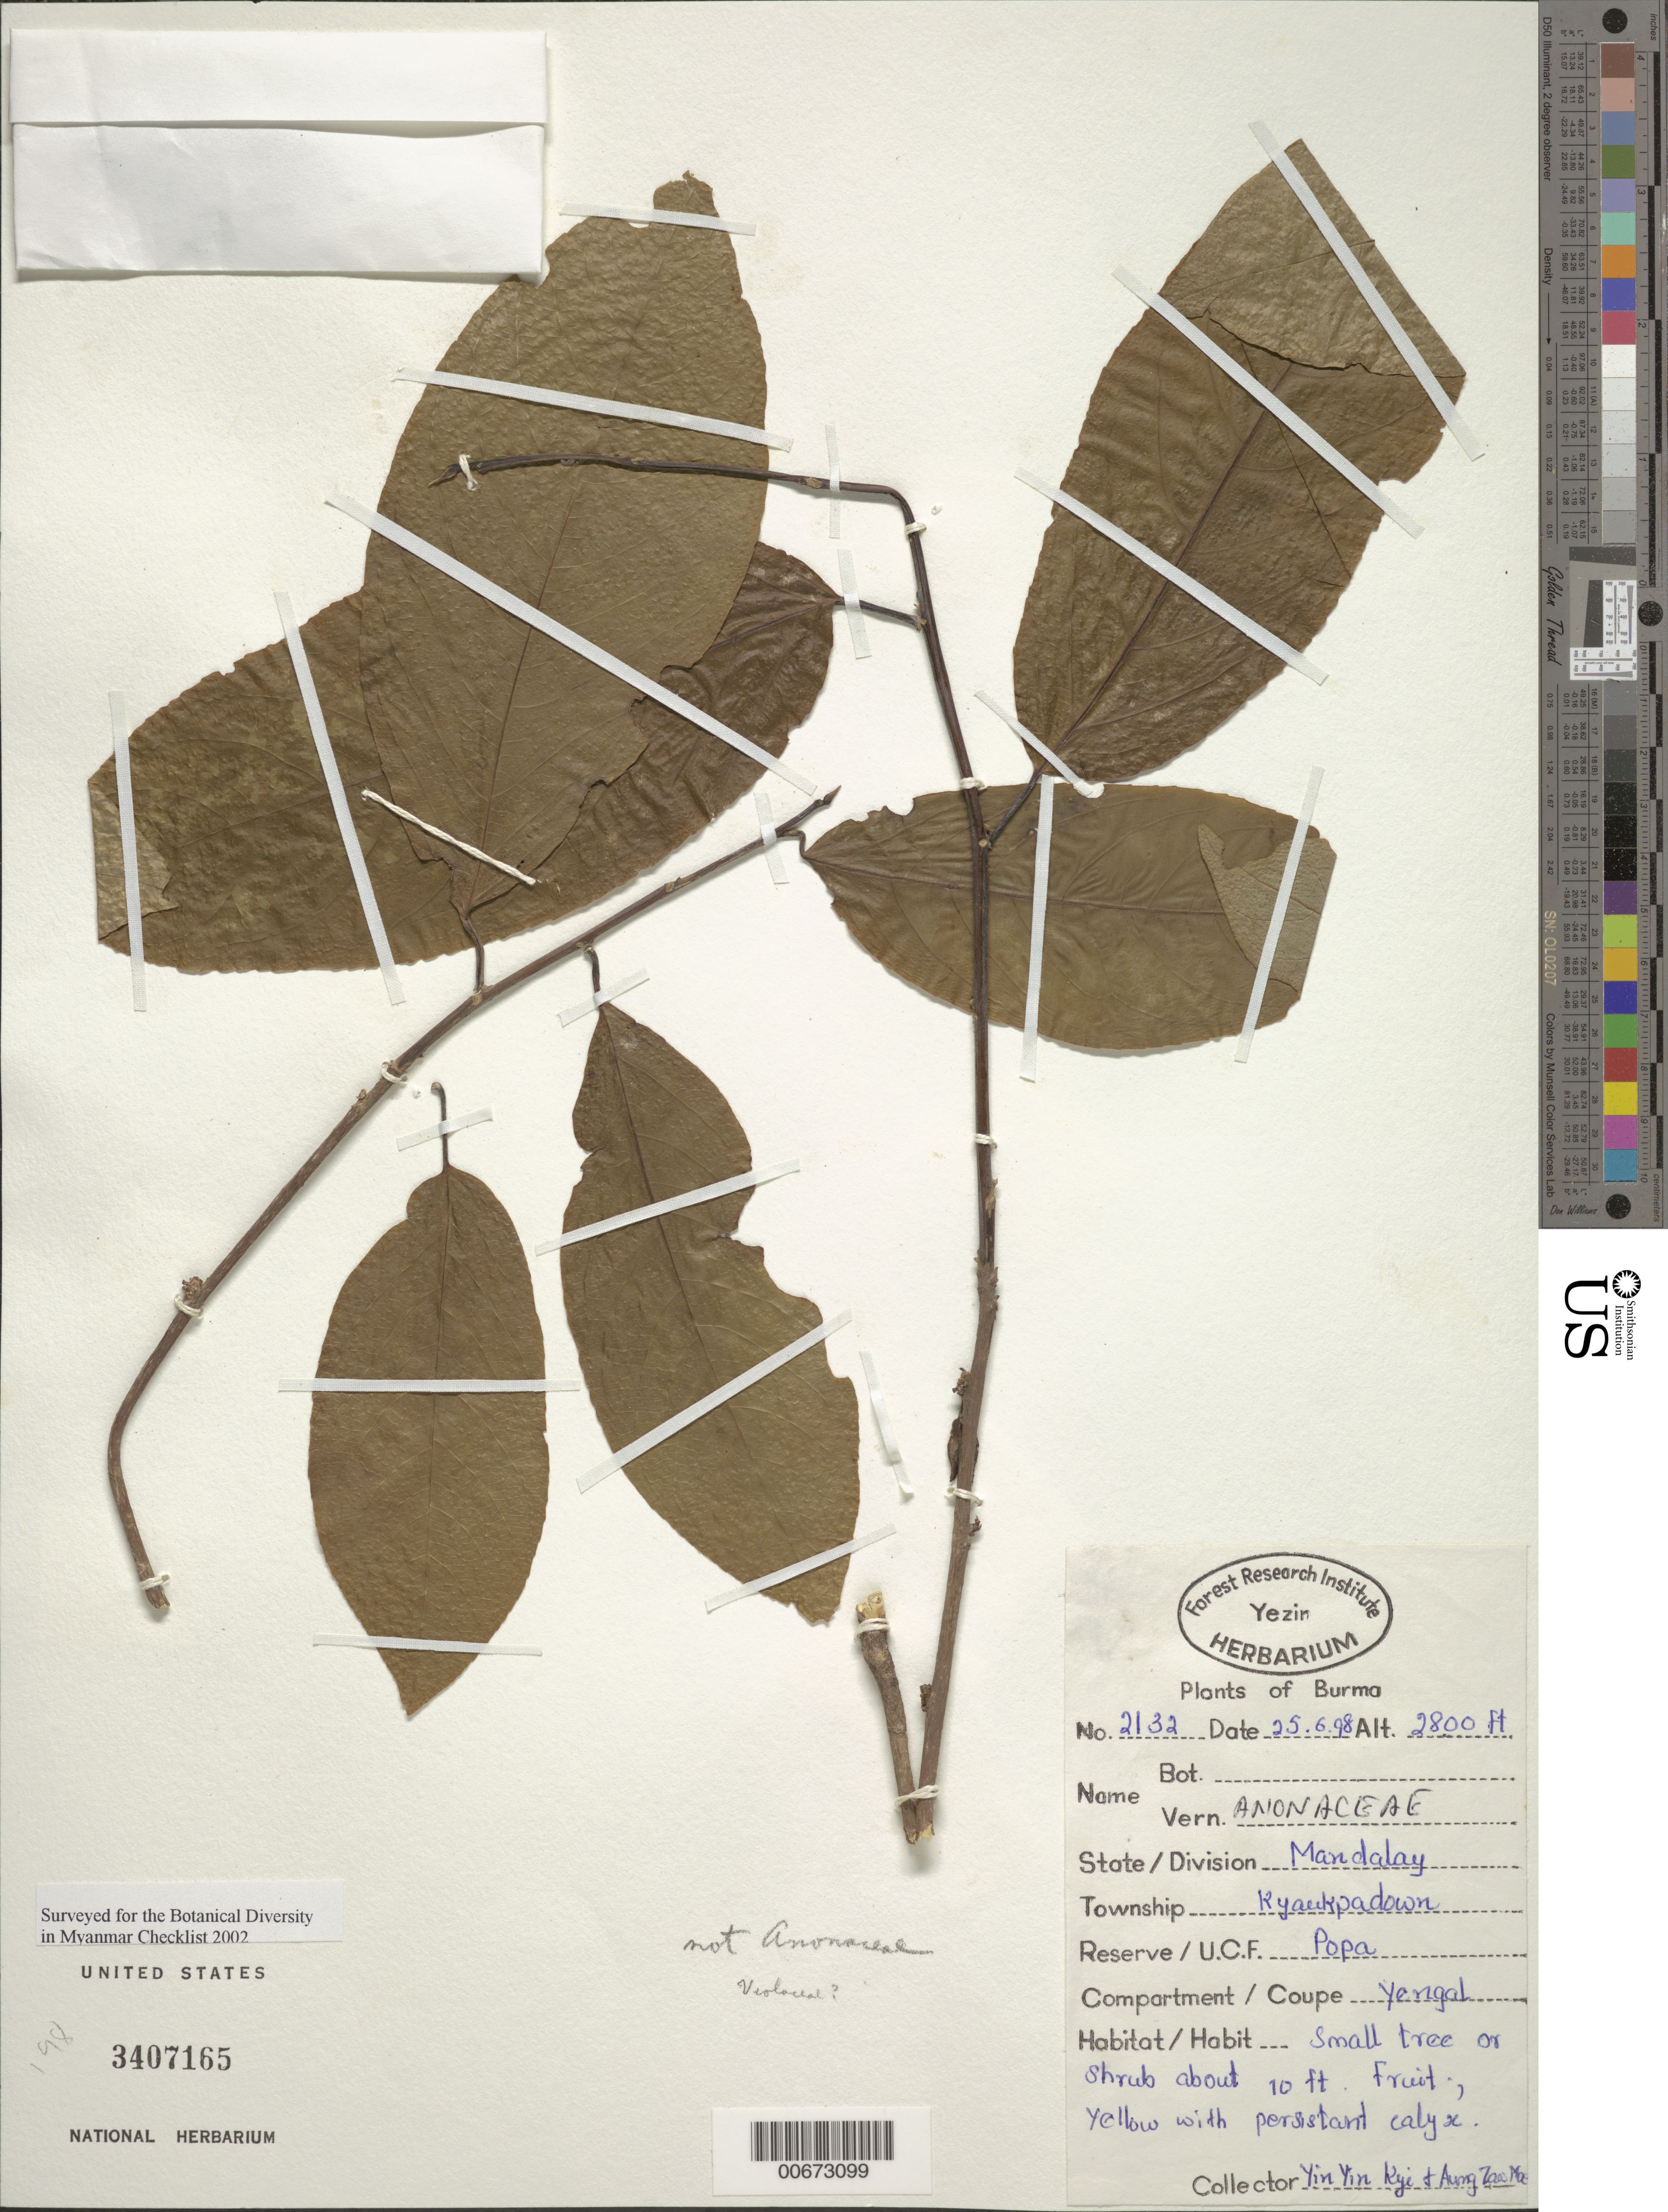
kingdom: Plantae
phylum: Tracheophyta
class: Magnoliopsida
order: Magnoliales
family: Annonaceae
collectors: Y. C. Yang & Aung Zaw Moe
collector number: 2132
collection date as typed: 25 Jun 1998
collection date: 1998-06-25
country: Myanmar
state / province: Mandalay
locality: Kyaukpdown, Mt. Popa, Yengal.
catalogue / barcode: US 3407165